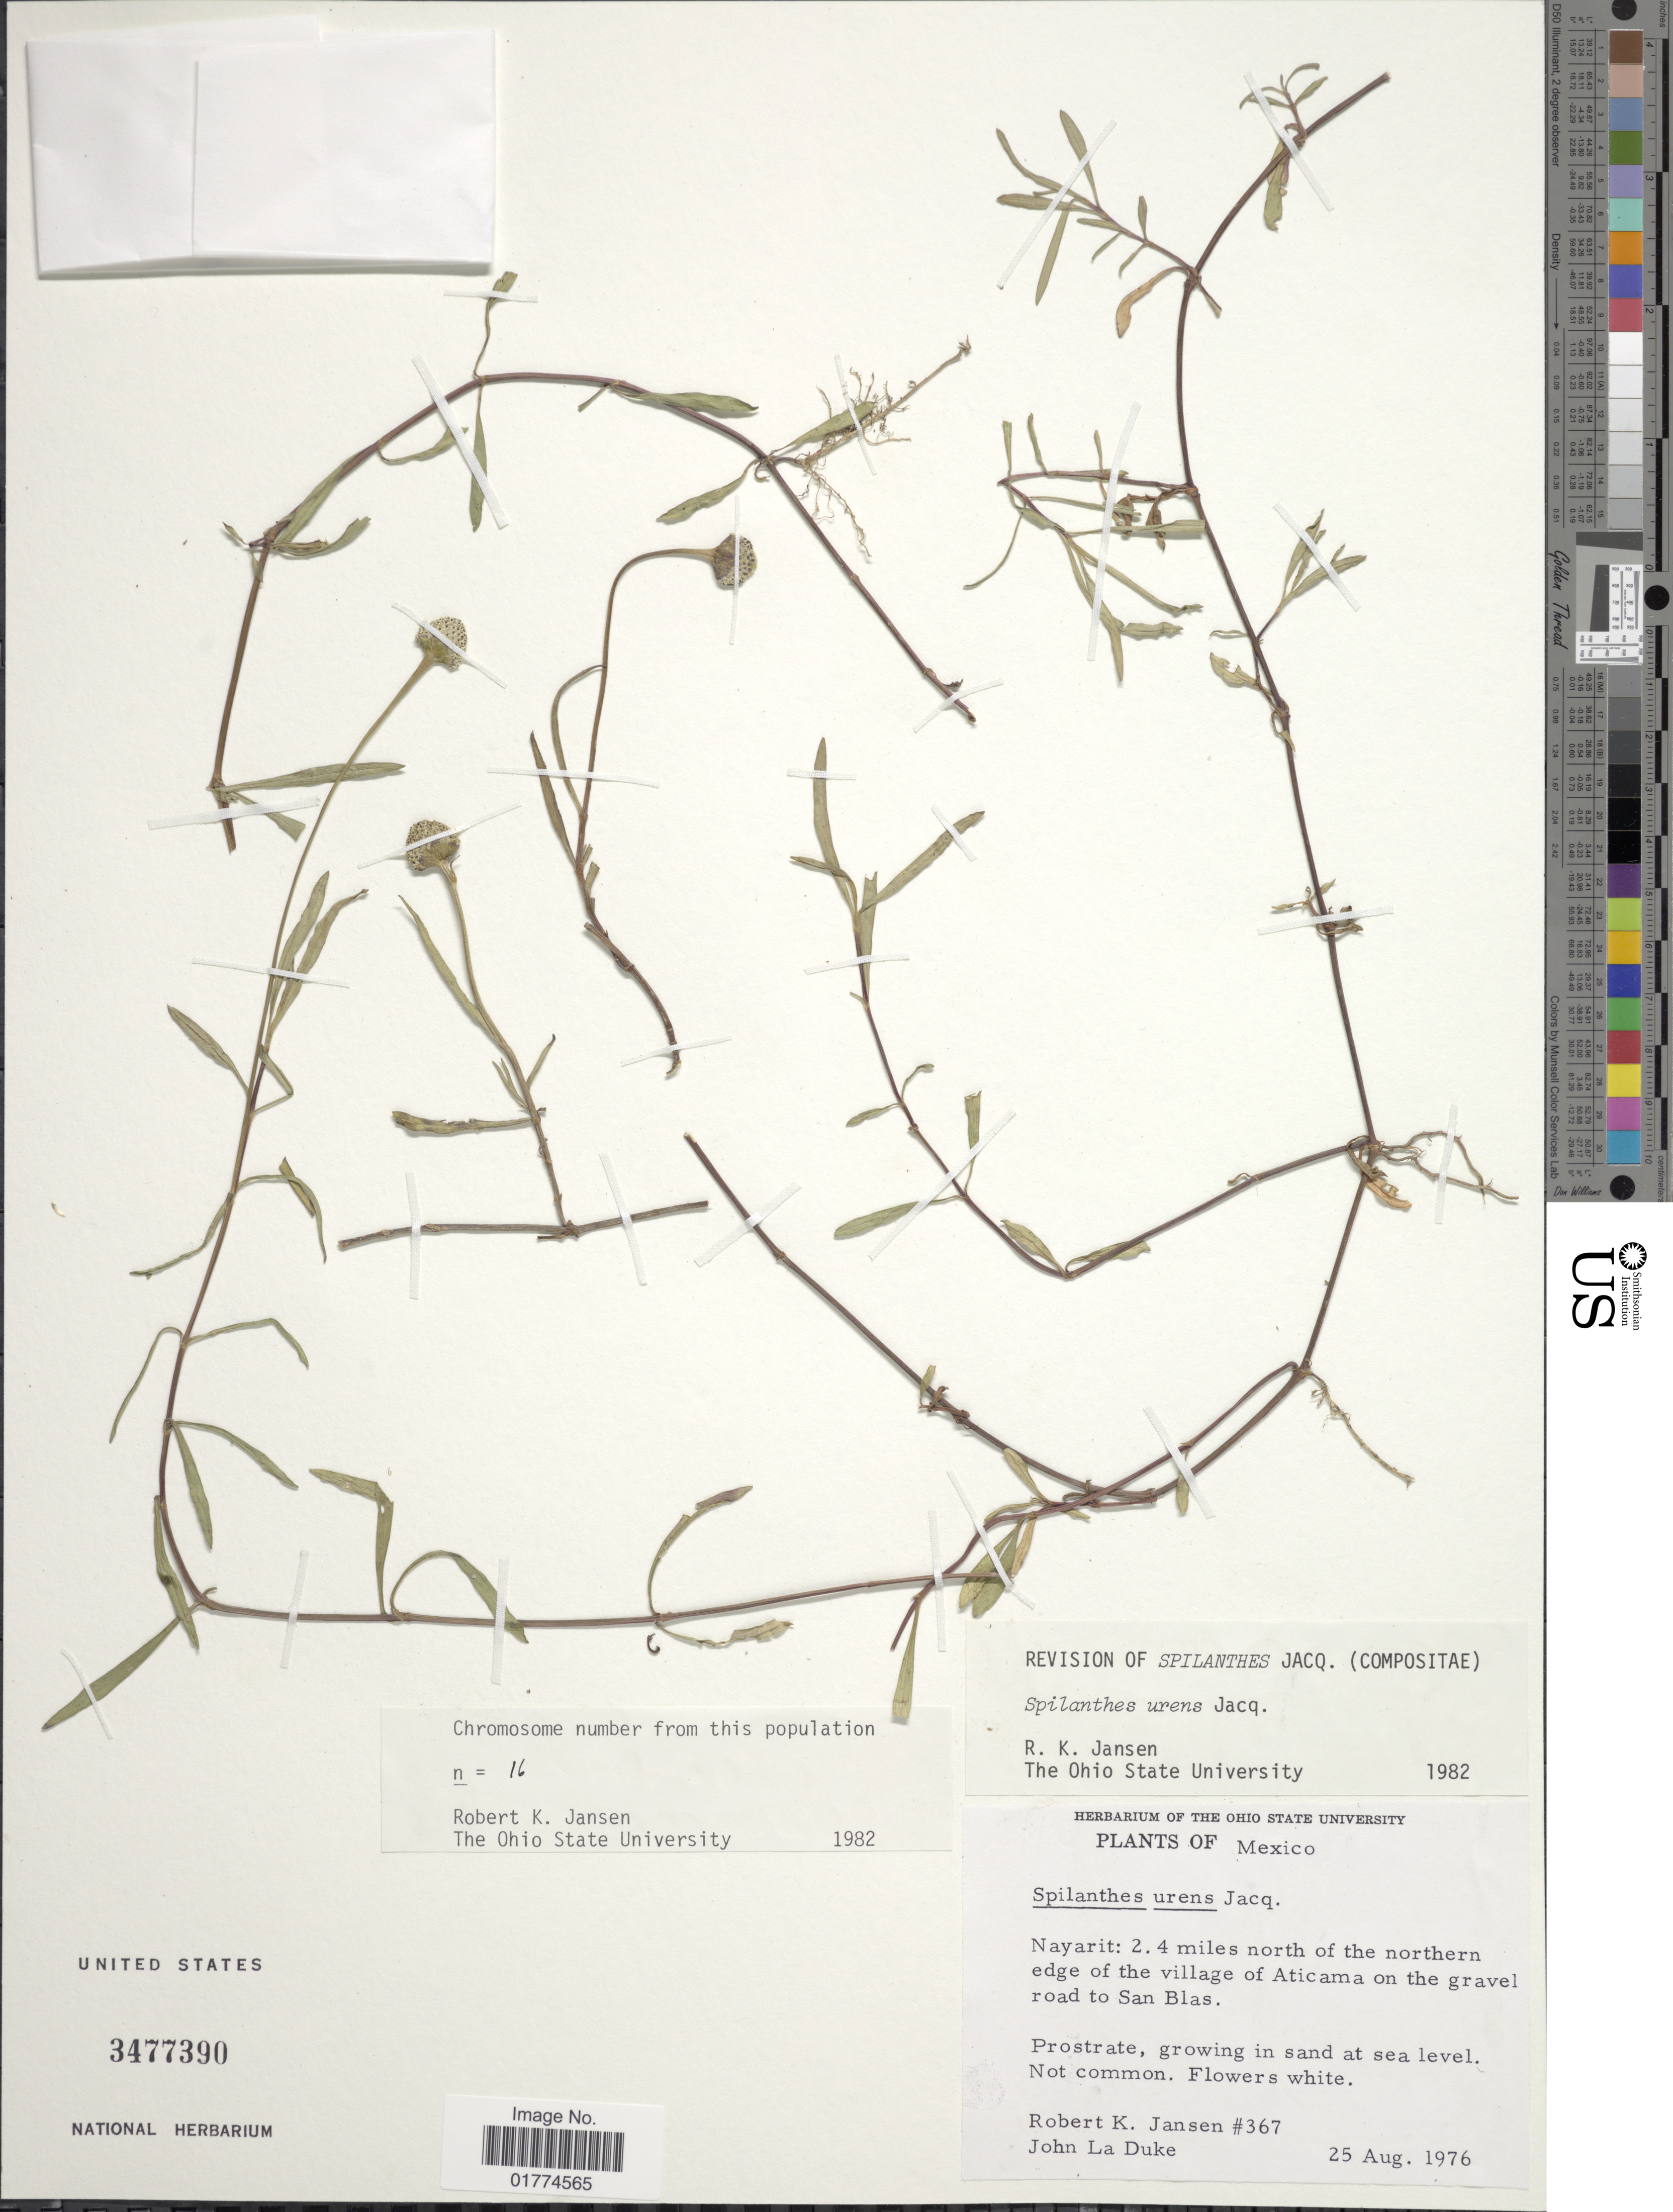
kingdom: Plantae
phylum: Tracheophyta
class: Magnoliopsida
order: Asterales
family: Asteraceae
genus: Spilanthes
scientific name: Spilanthes urens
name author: Jacq.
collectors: R. K. Jansen & J. La Duke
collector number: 367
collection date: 1976-08-25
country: Mexico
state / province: Nayarit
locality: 2.4 miles north of the northern edge of the village of Aticama on the gravel road to San Blas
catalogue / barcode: US 3477390